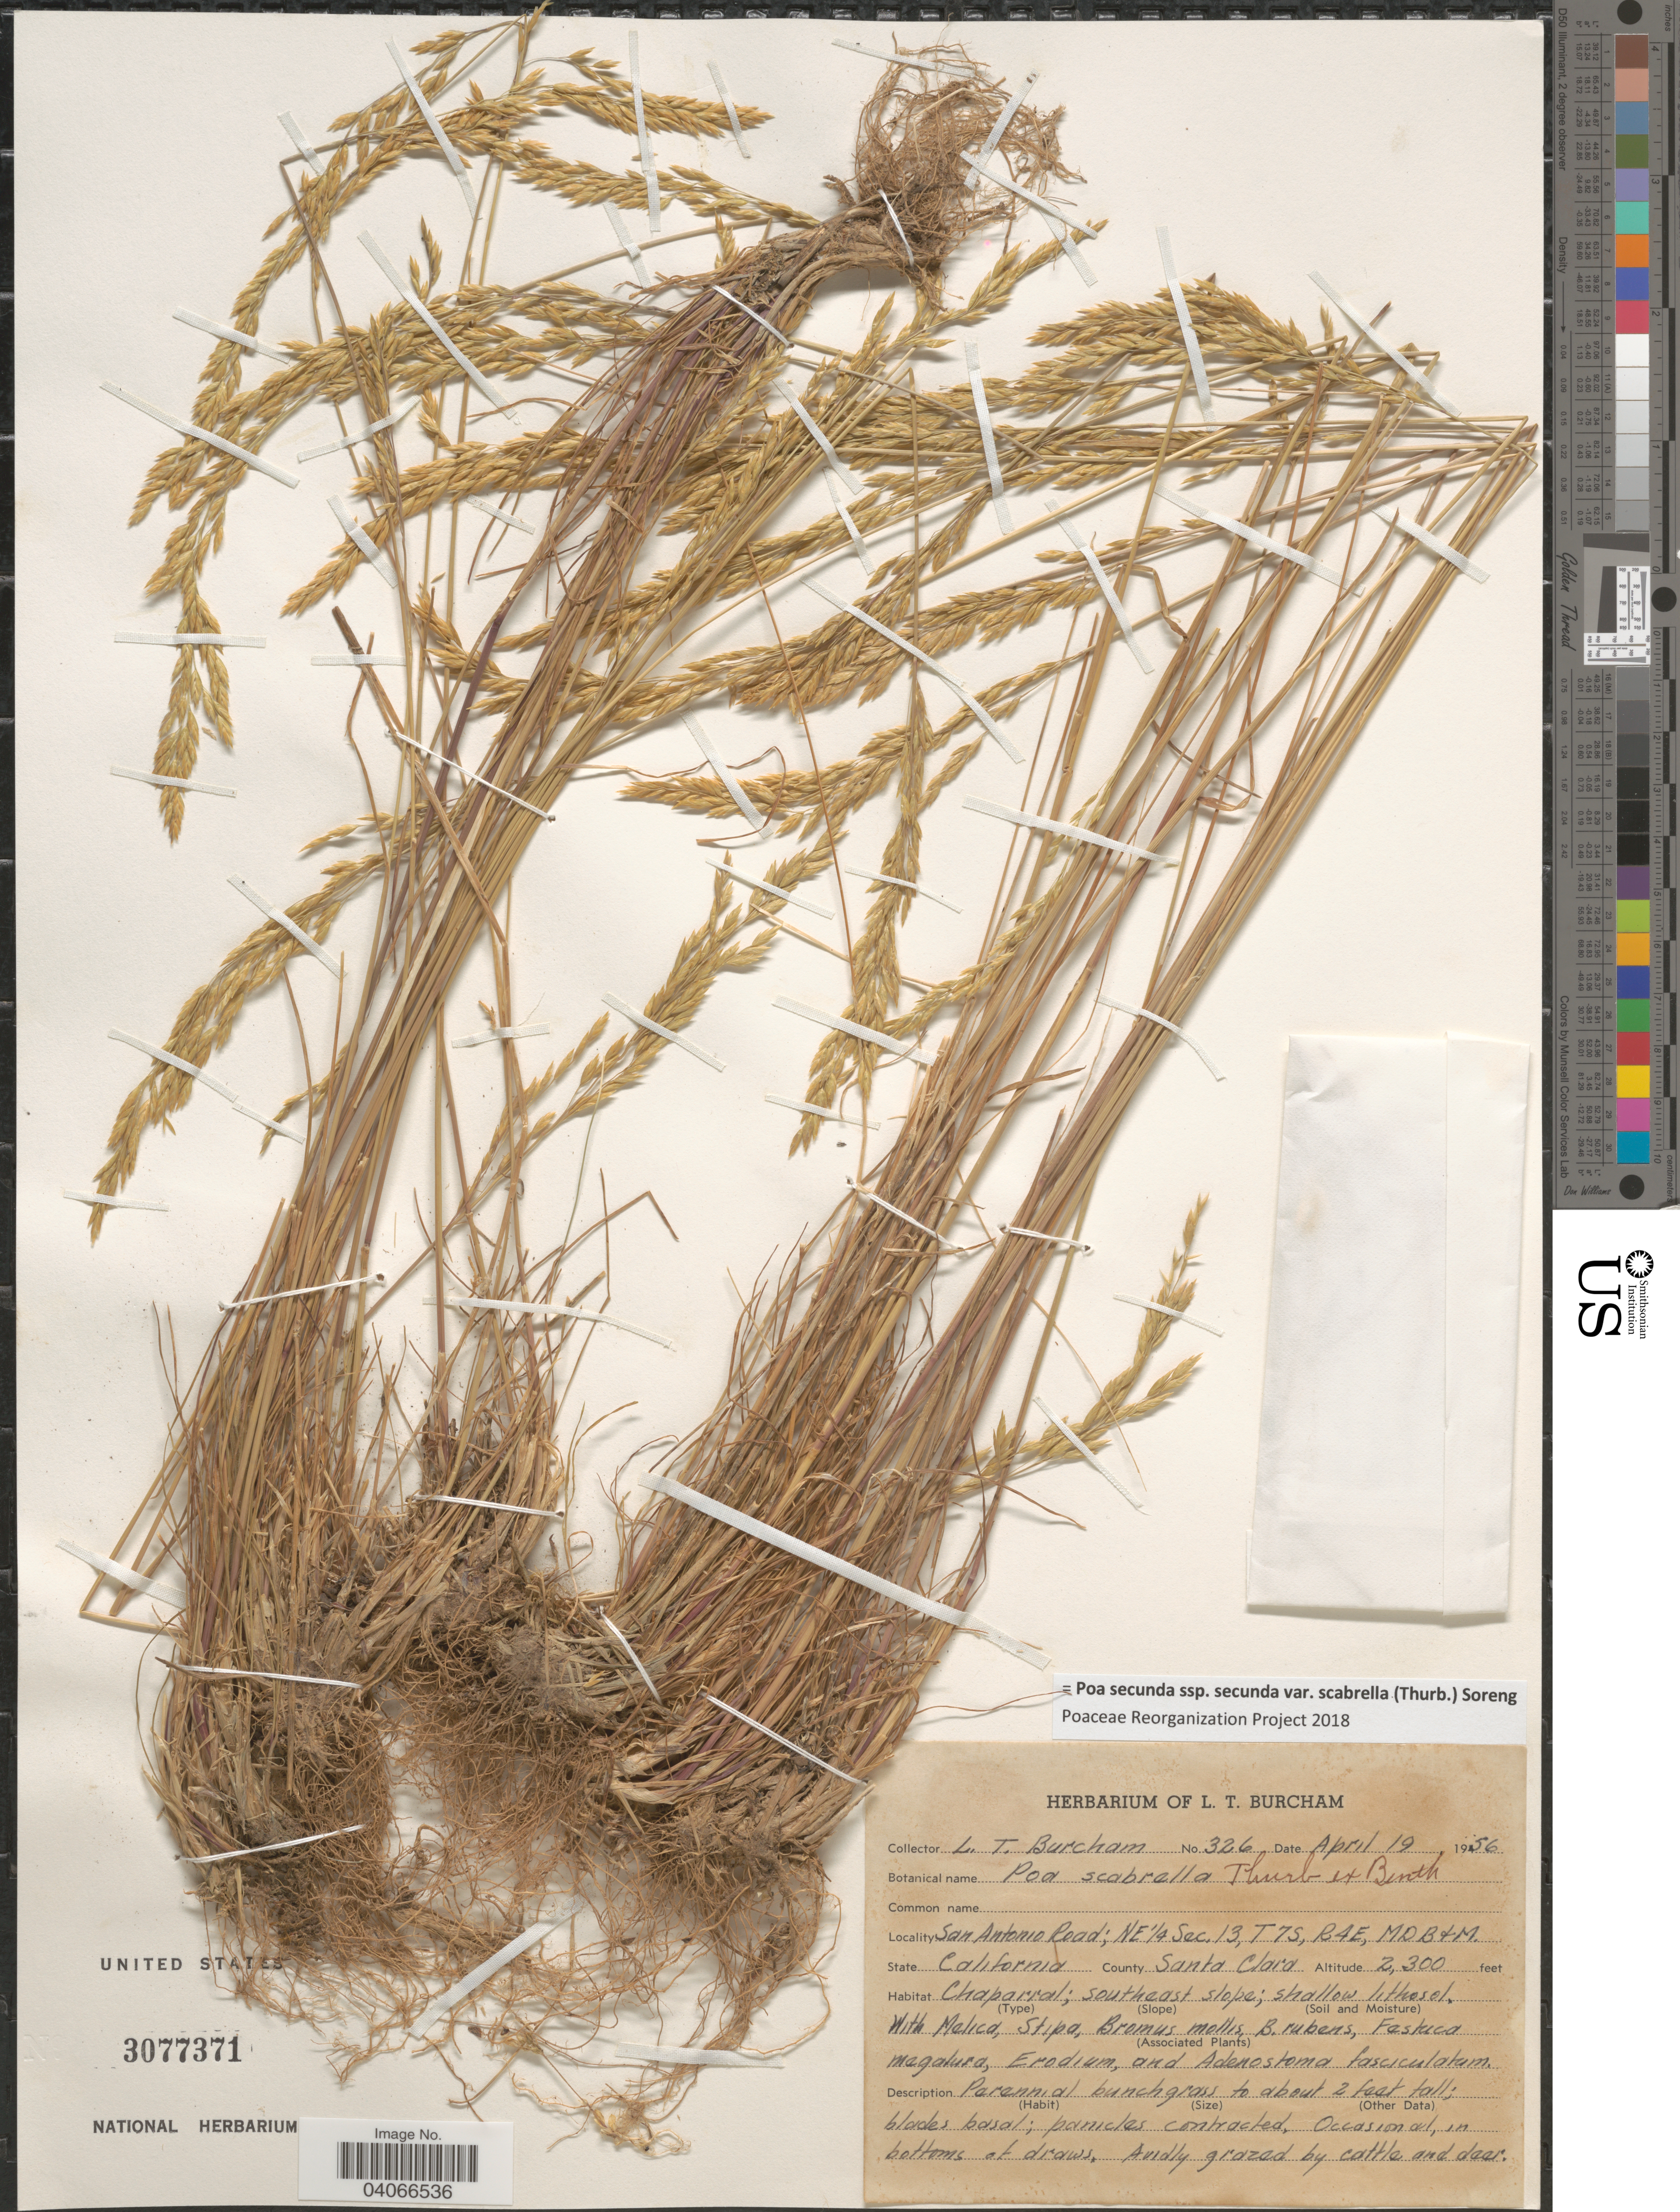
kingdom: Plantae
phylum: Tracheophyta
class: Liliopsida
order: Poales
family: Poaceae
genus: Poa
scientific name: Poa secunda subsp. secunda var. scabrella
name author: (Thurb.) Soreng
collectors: L. Burcham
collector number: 326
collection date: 1956-04-19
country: United States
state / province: California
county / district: Santa Clara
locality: San Antonio Road; NE ¼ Sec, 13, T7S, R4E, MDB+M. County Santa Clara.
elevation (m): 701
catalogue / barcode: US 3077371